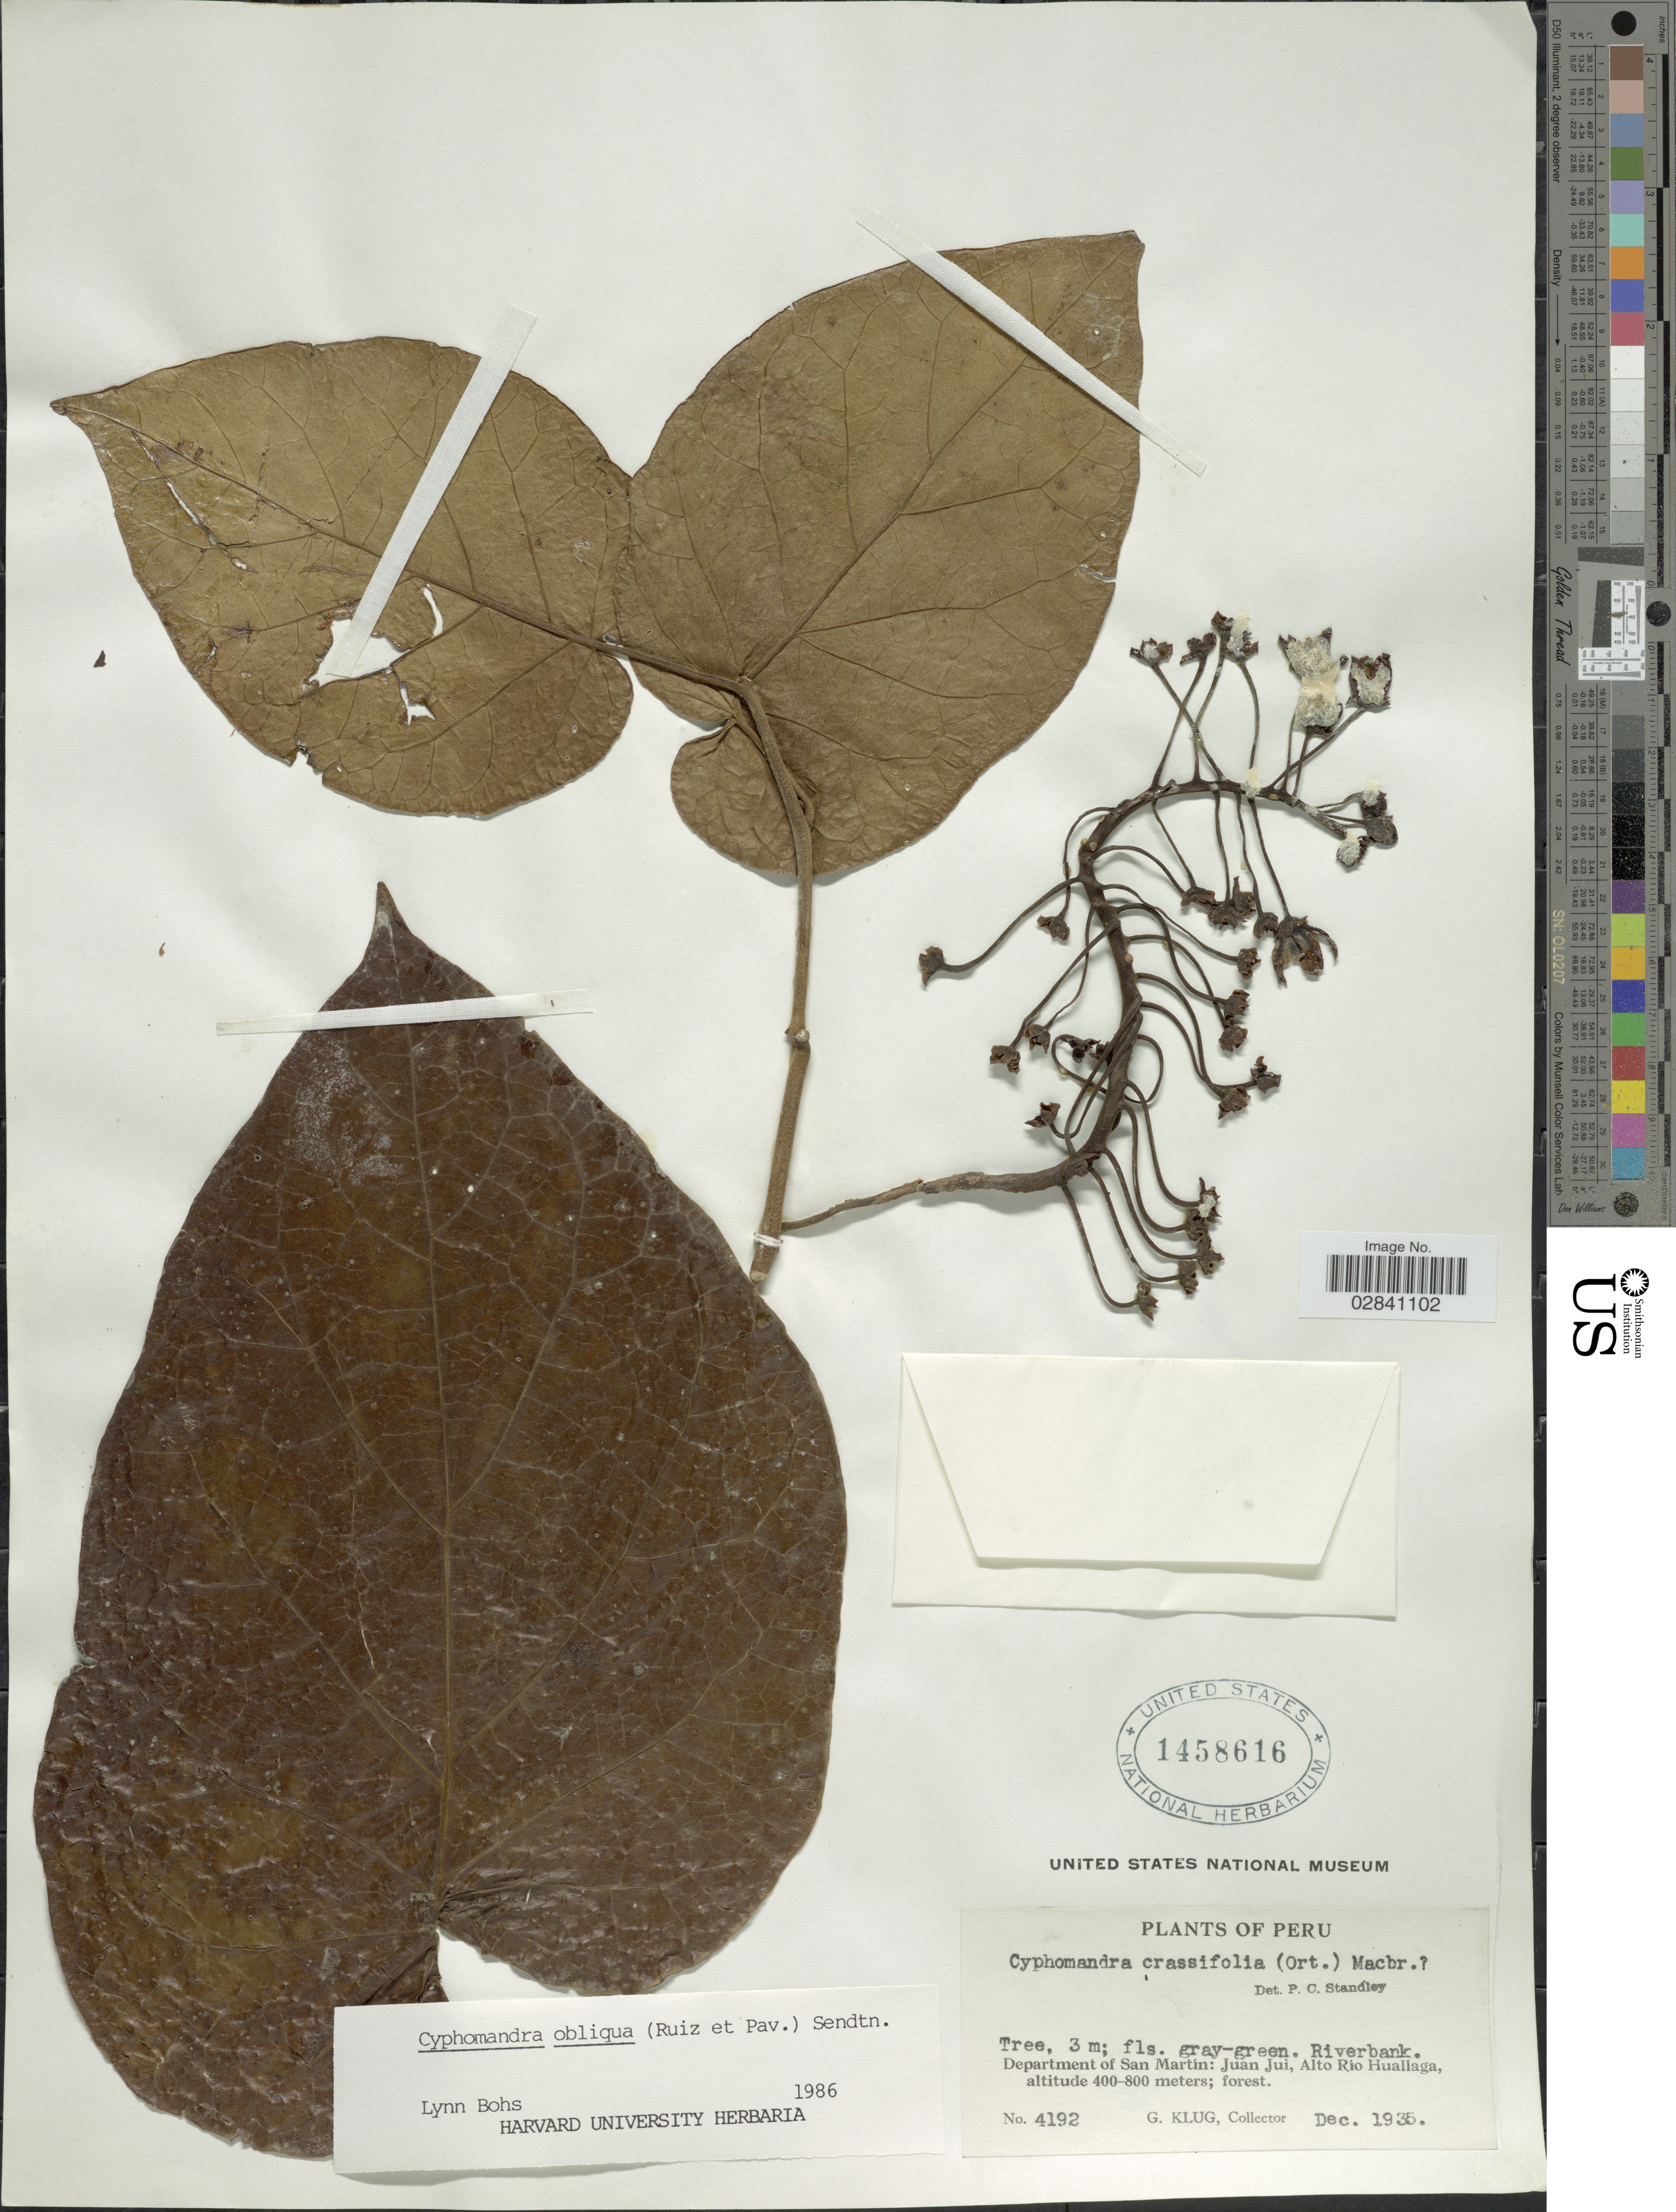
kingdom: Plantae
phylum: Tracheophyta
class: Magnoliopsida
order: Solanales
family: Solanaceae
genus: Cyphomandra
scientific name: Cyphomandra obliqua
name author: (Ruiz & Pav.) Sendtn.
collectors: G. Klug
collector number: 4192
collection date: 1935-12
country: Peru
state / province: San Martín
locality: Department of San Martín: Juan Jui, Alto Río Huallaga.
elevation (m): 400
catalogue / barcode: US 1458616